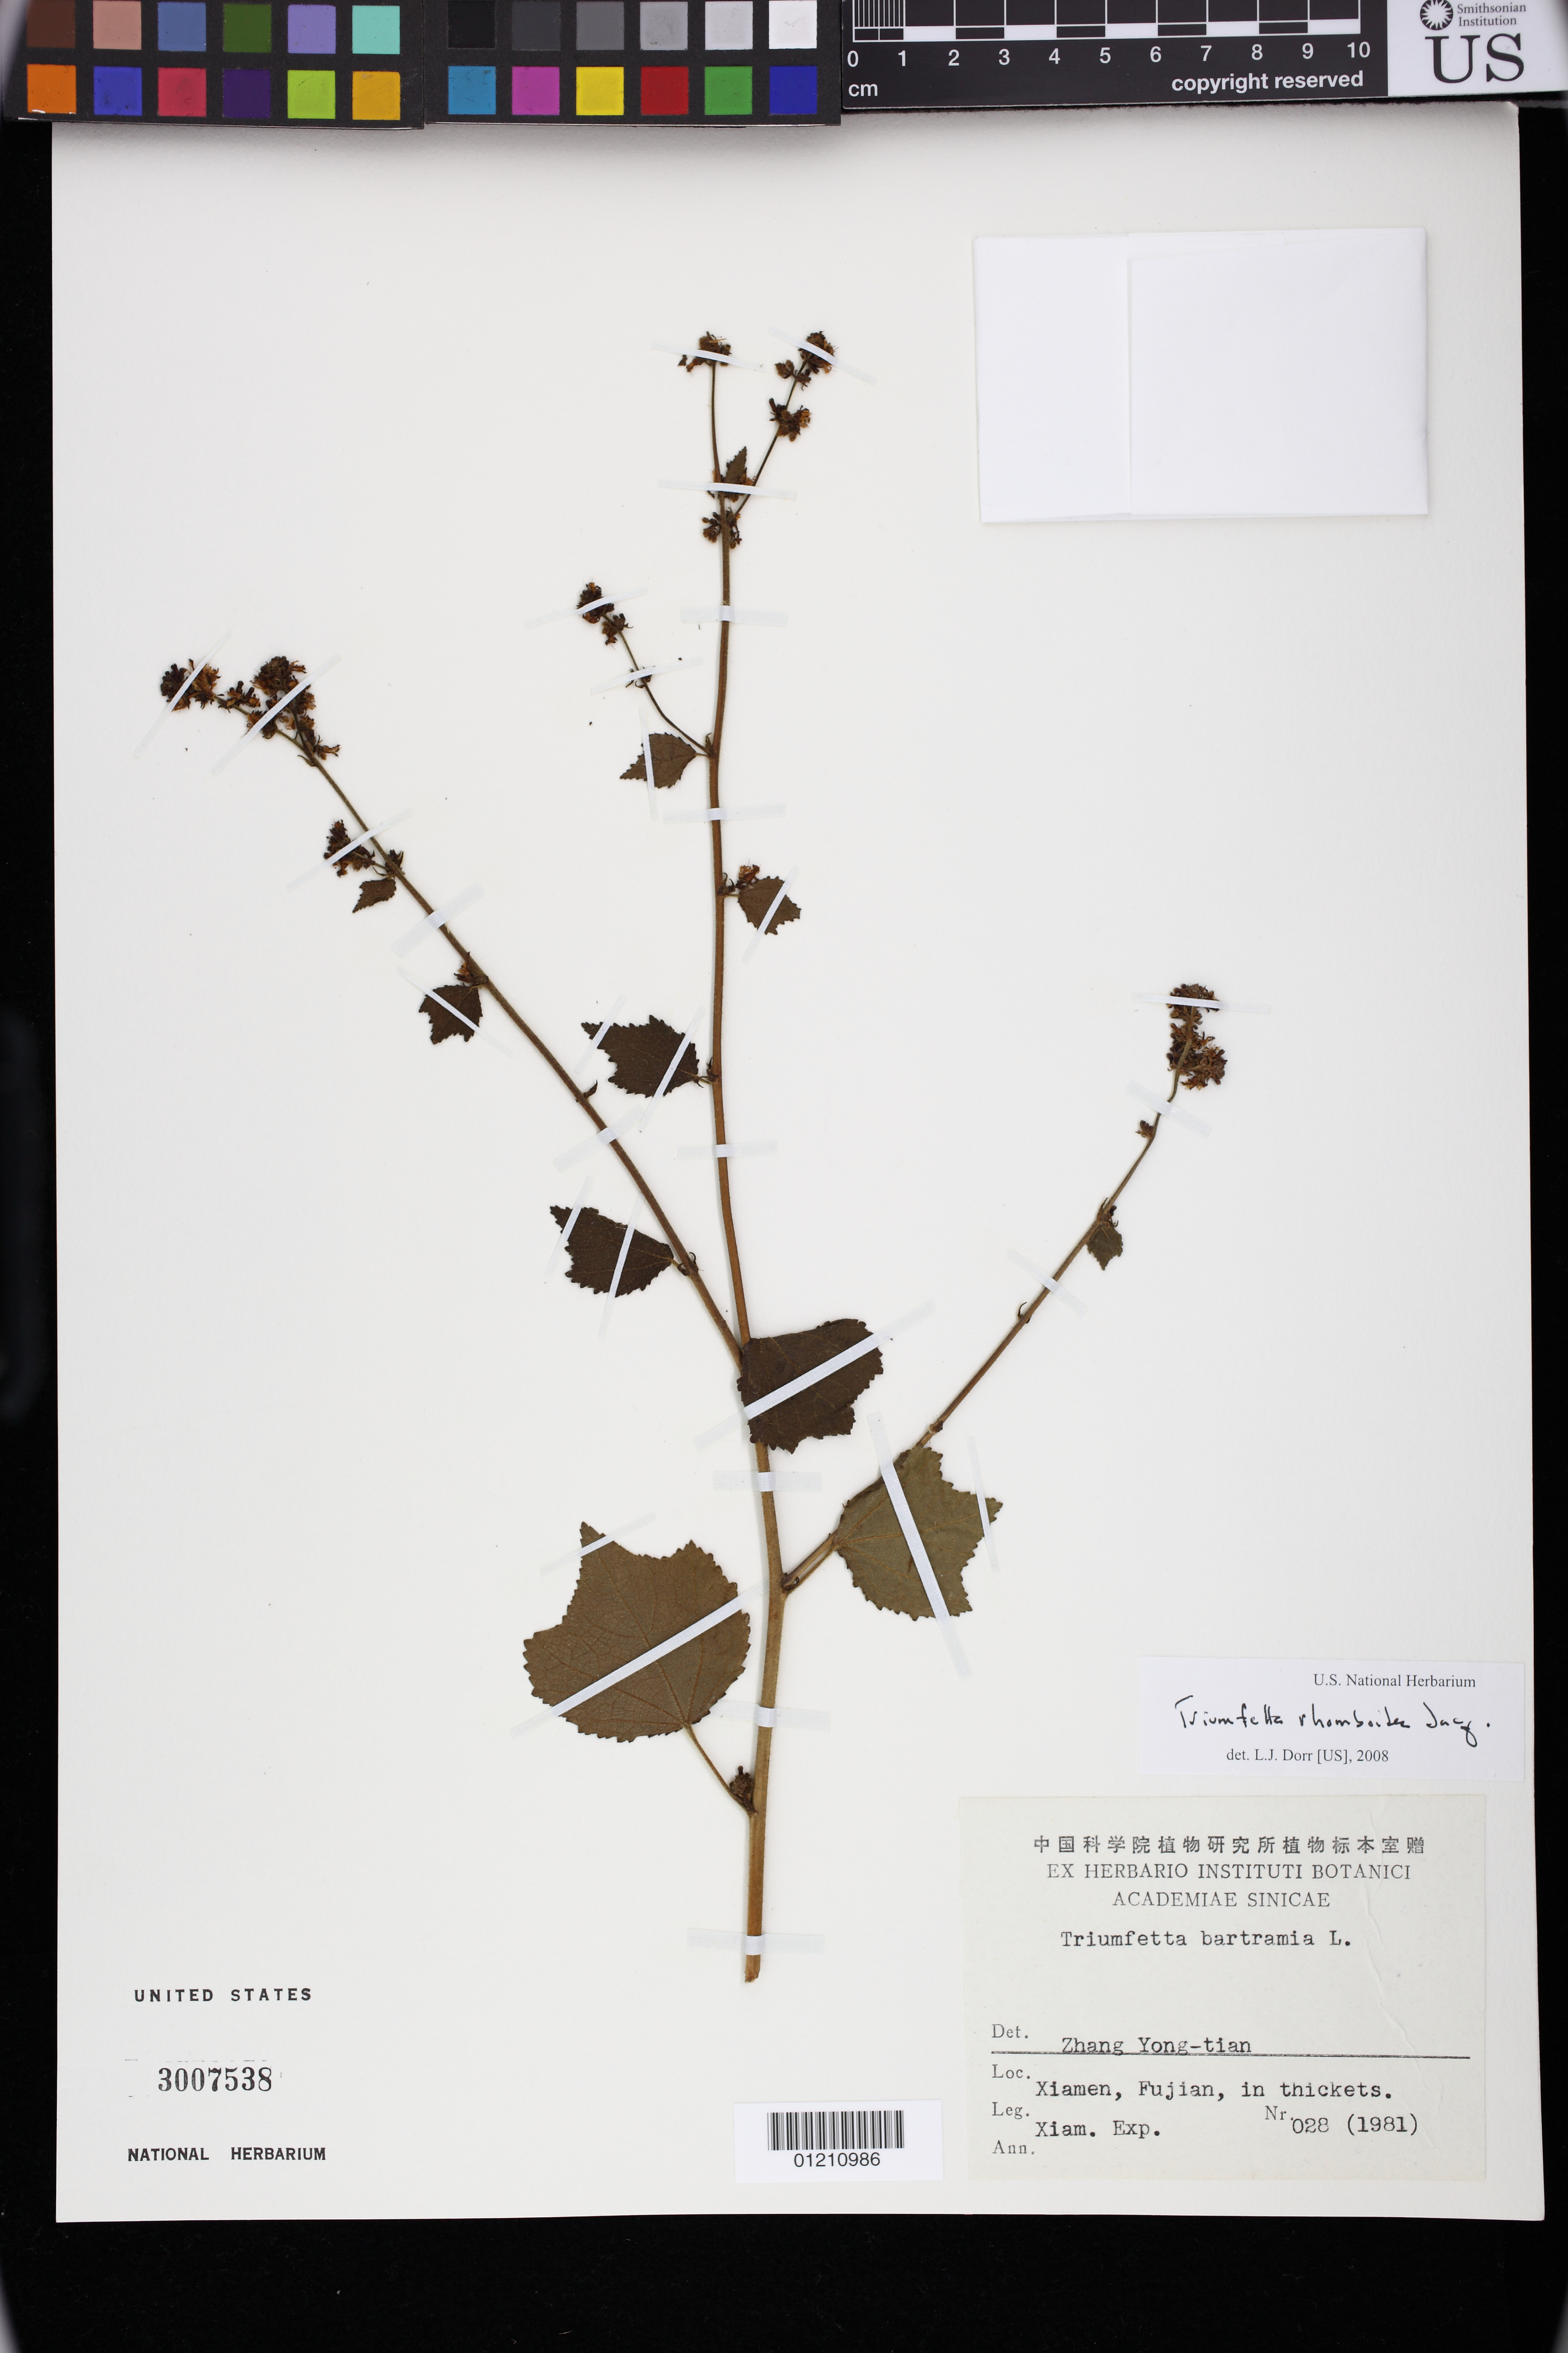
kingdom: Plantae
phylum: Tracheophyta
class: Magnoliopsida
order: Malvales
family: Malvaceae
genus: Triumfetta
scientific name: Triumfetta rhomboidea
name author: Jacq.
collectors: ex. herb. Inst. Bot. Acad. Sinicae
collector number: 28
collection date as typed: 1981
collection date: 1981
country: China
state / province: Fujian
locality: Xiamen, Fujian, in thickets.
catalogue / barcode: US 3007538